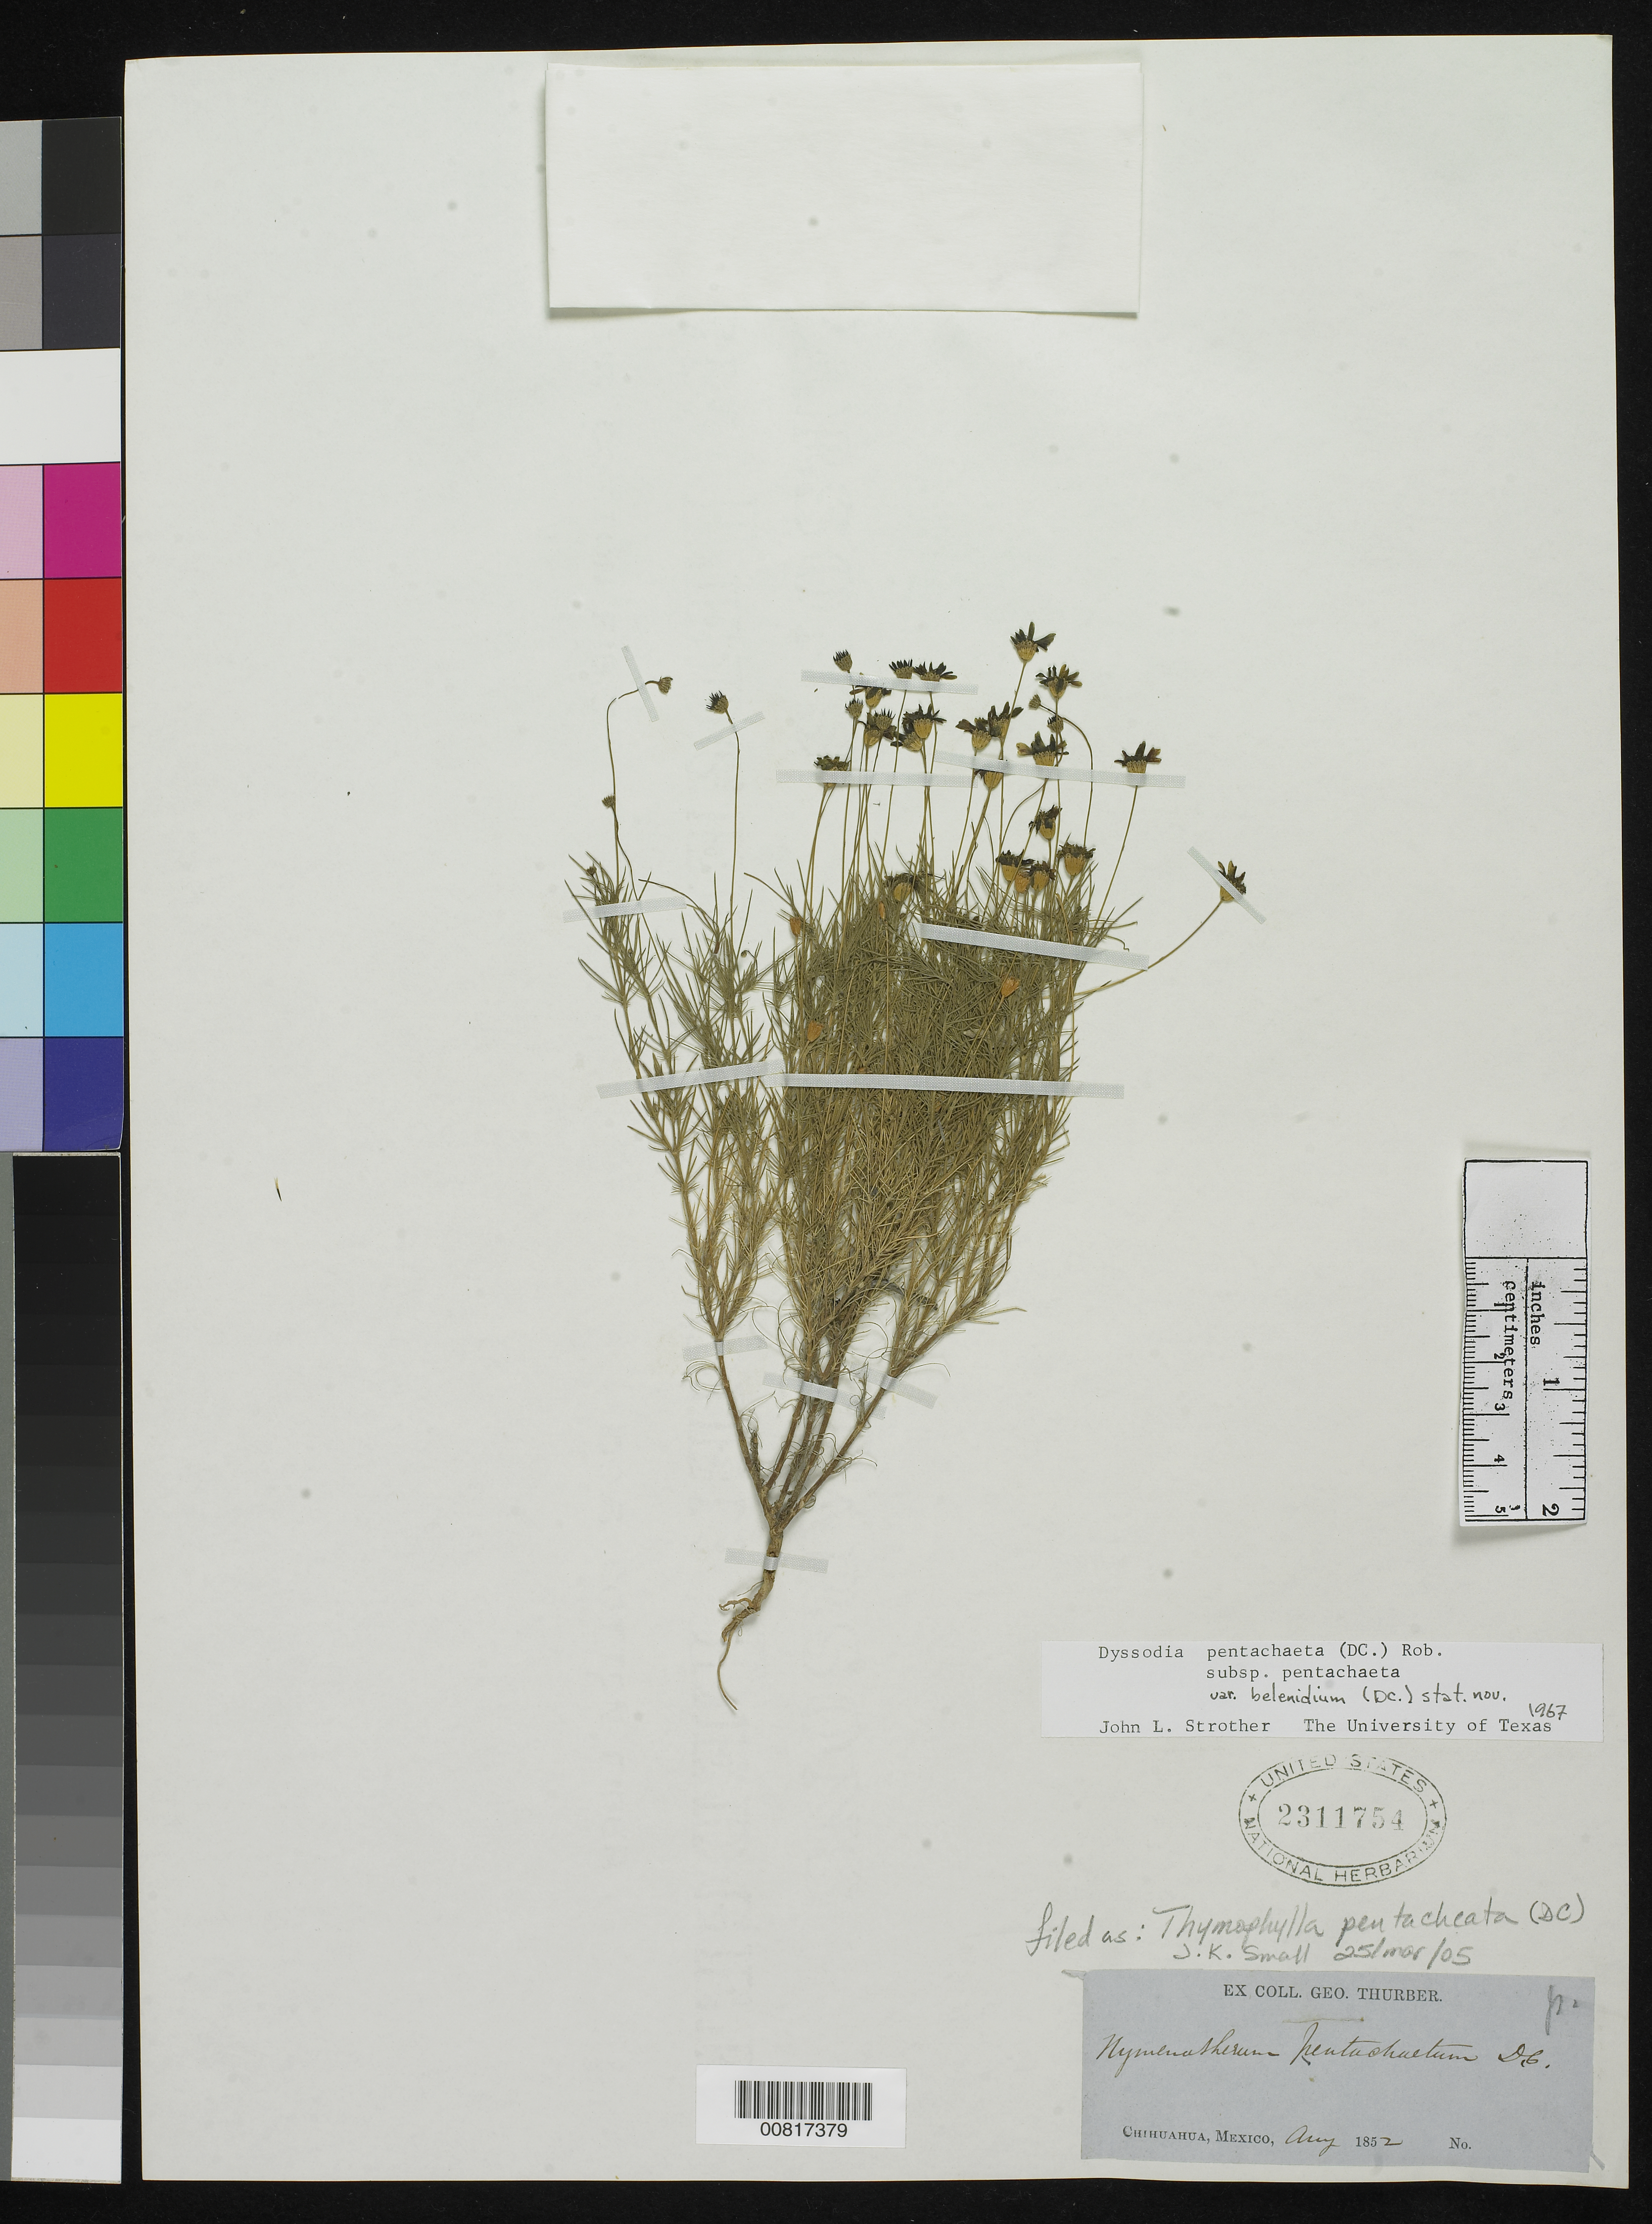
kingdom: Plantae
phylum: Tracheophyta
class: Magnoliopsida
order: Asterales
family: Asteraceae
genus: Thymophylla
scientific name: Thymophylla pentachaeta var. belenidium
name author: (DC.) Strother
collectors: G. Thurber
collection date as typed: Aug 1852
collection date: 1852-08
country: Mexico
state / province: Chihuahua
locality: Chihuahua.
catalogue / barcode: US 2311754